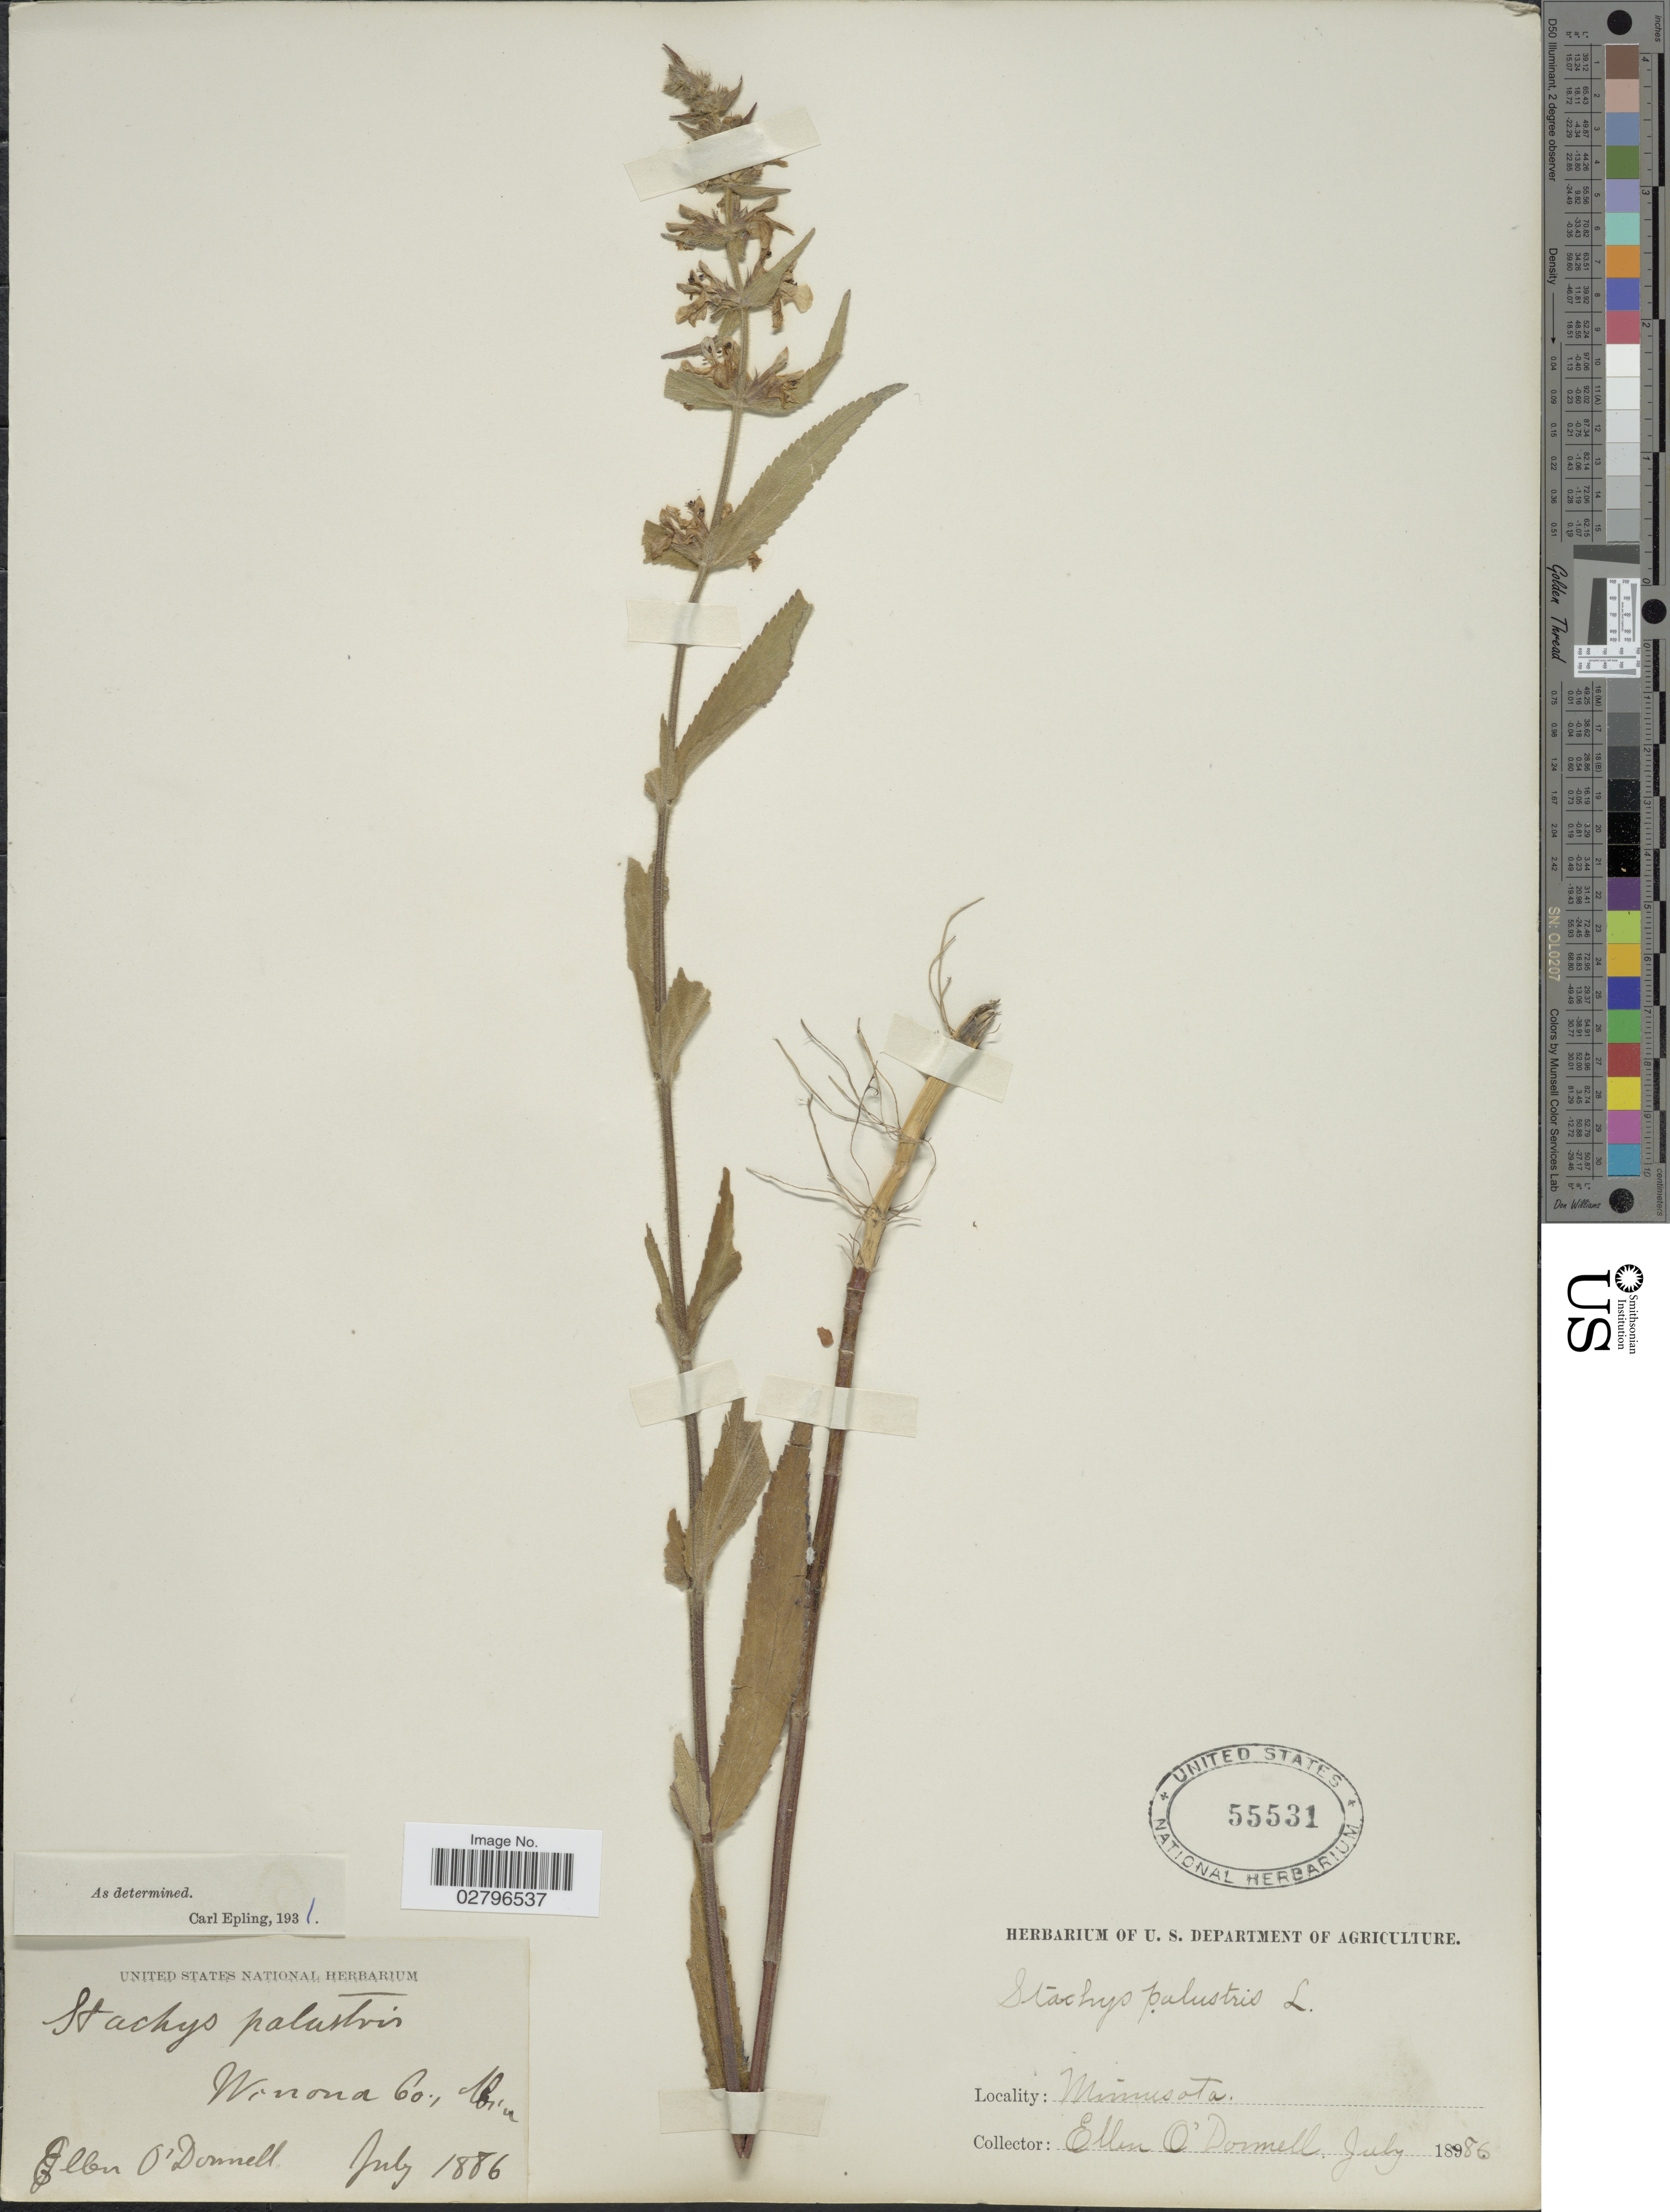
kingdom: Plantae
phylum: Tracheophyta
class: Magnoliopsida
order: Lamiales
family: Lamiaceae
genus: Stachys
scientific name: Stachys palustris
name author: L.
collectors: E. O'Donnell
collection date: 1886-07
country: United States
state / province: Minnesota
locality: Winona Co.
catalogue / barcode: US 55531